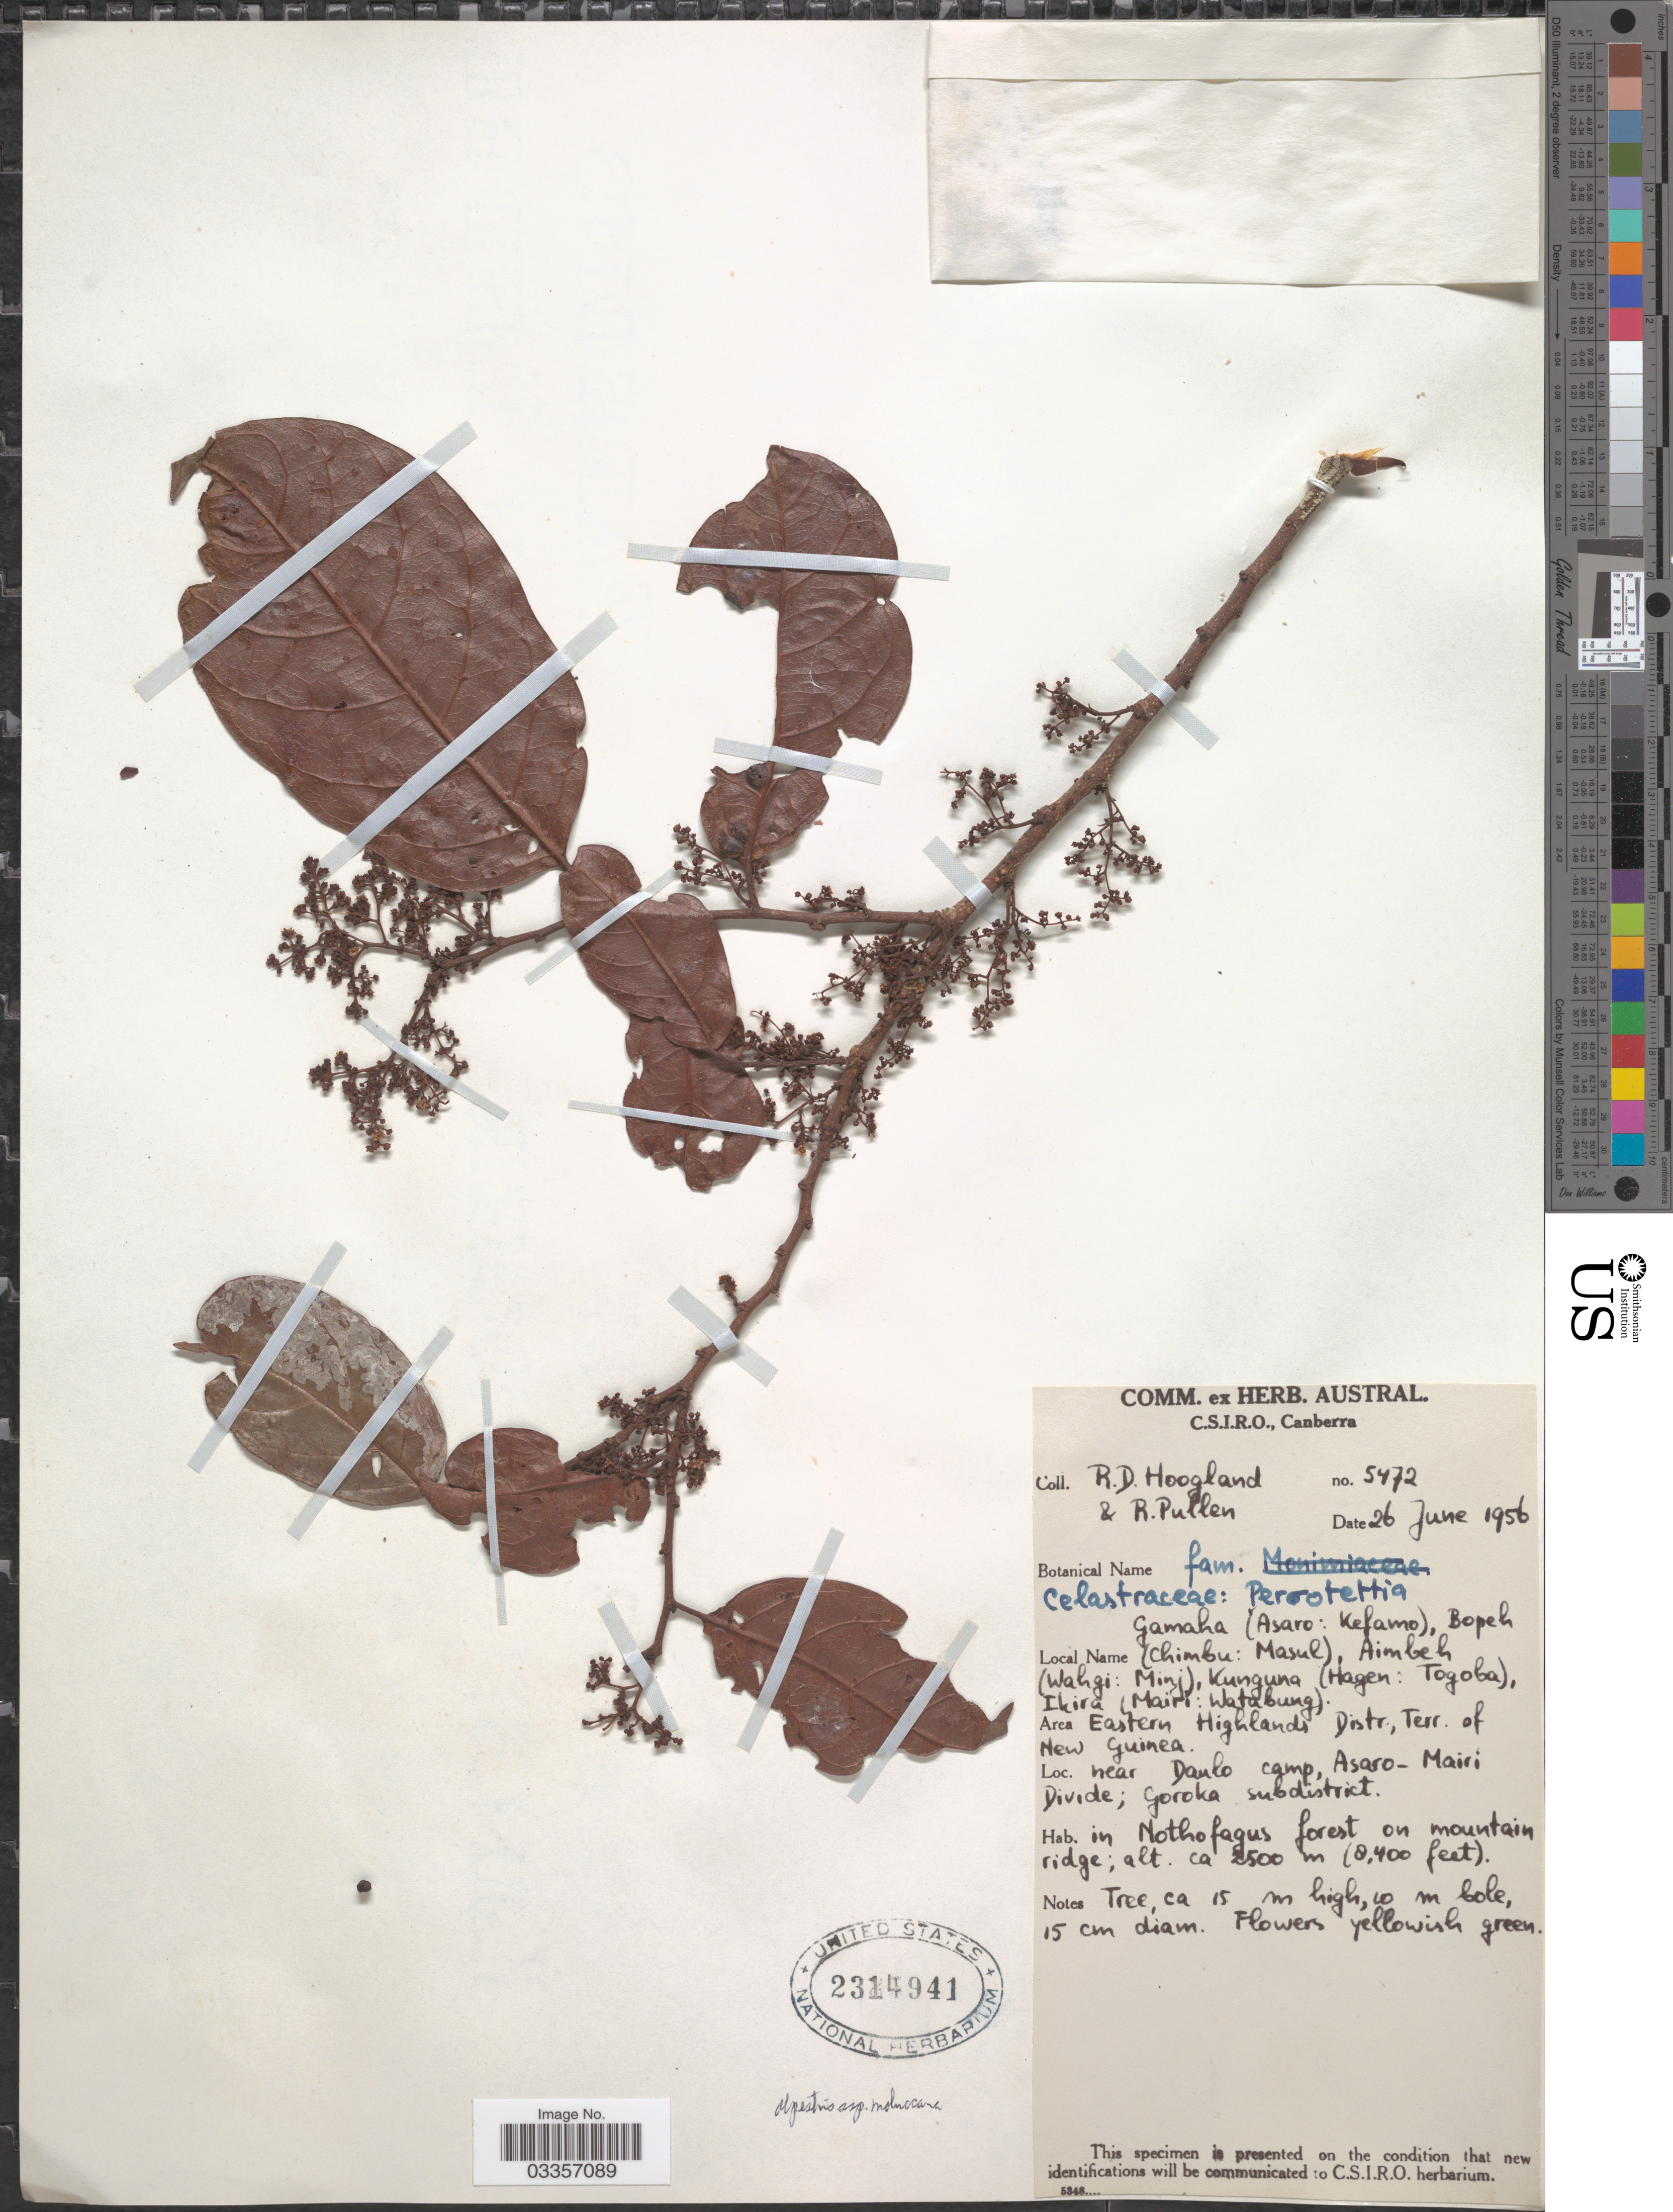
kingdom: Plantae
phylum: Tracheophyta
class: Magnoliopsida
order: Huerteales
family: Dipentodontaceae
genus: Perrottetia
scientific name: Perrottetia alpestris subsp. moluccana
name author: (Blume) Ding Hou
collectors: R. D. Hoogland & R. Pullen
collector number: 5472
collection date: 1956-06-26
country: Papua New Guinea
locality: Eastern Highlands, Distr. Terr. of New Guinea, Near Daulo camp, Asaro-Mairi Divide; Goroka subdistrict.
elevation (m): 2500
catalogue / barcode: US 2314941